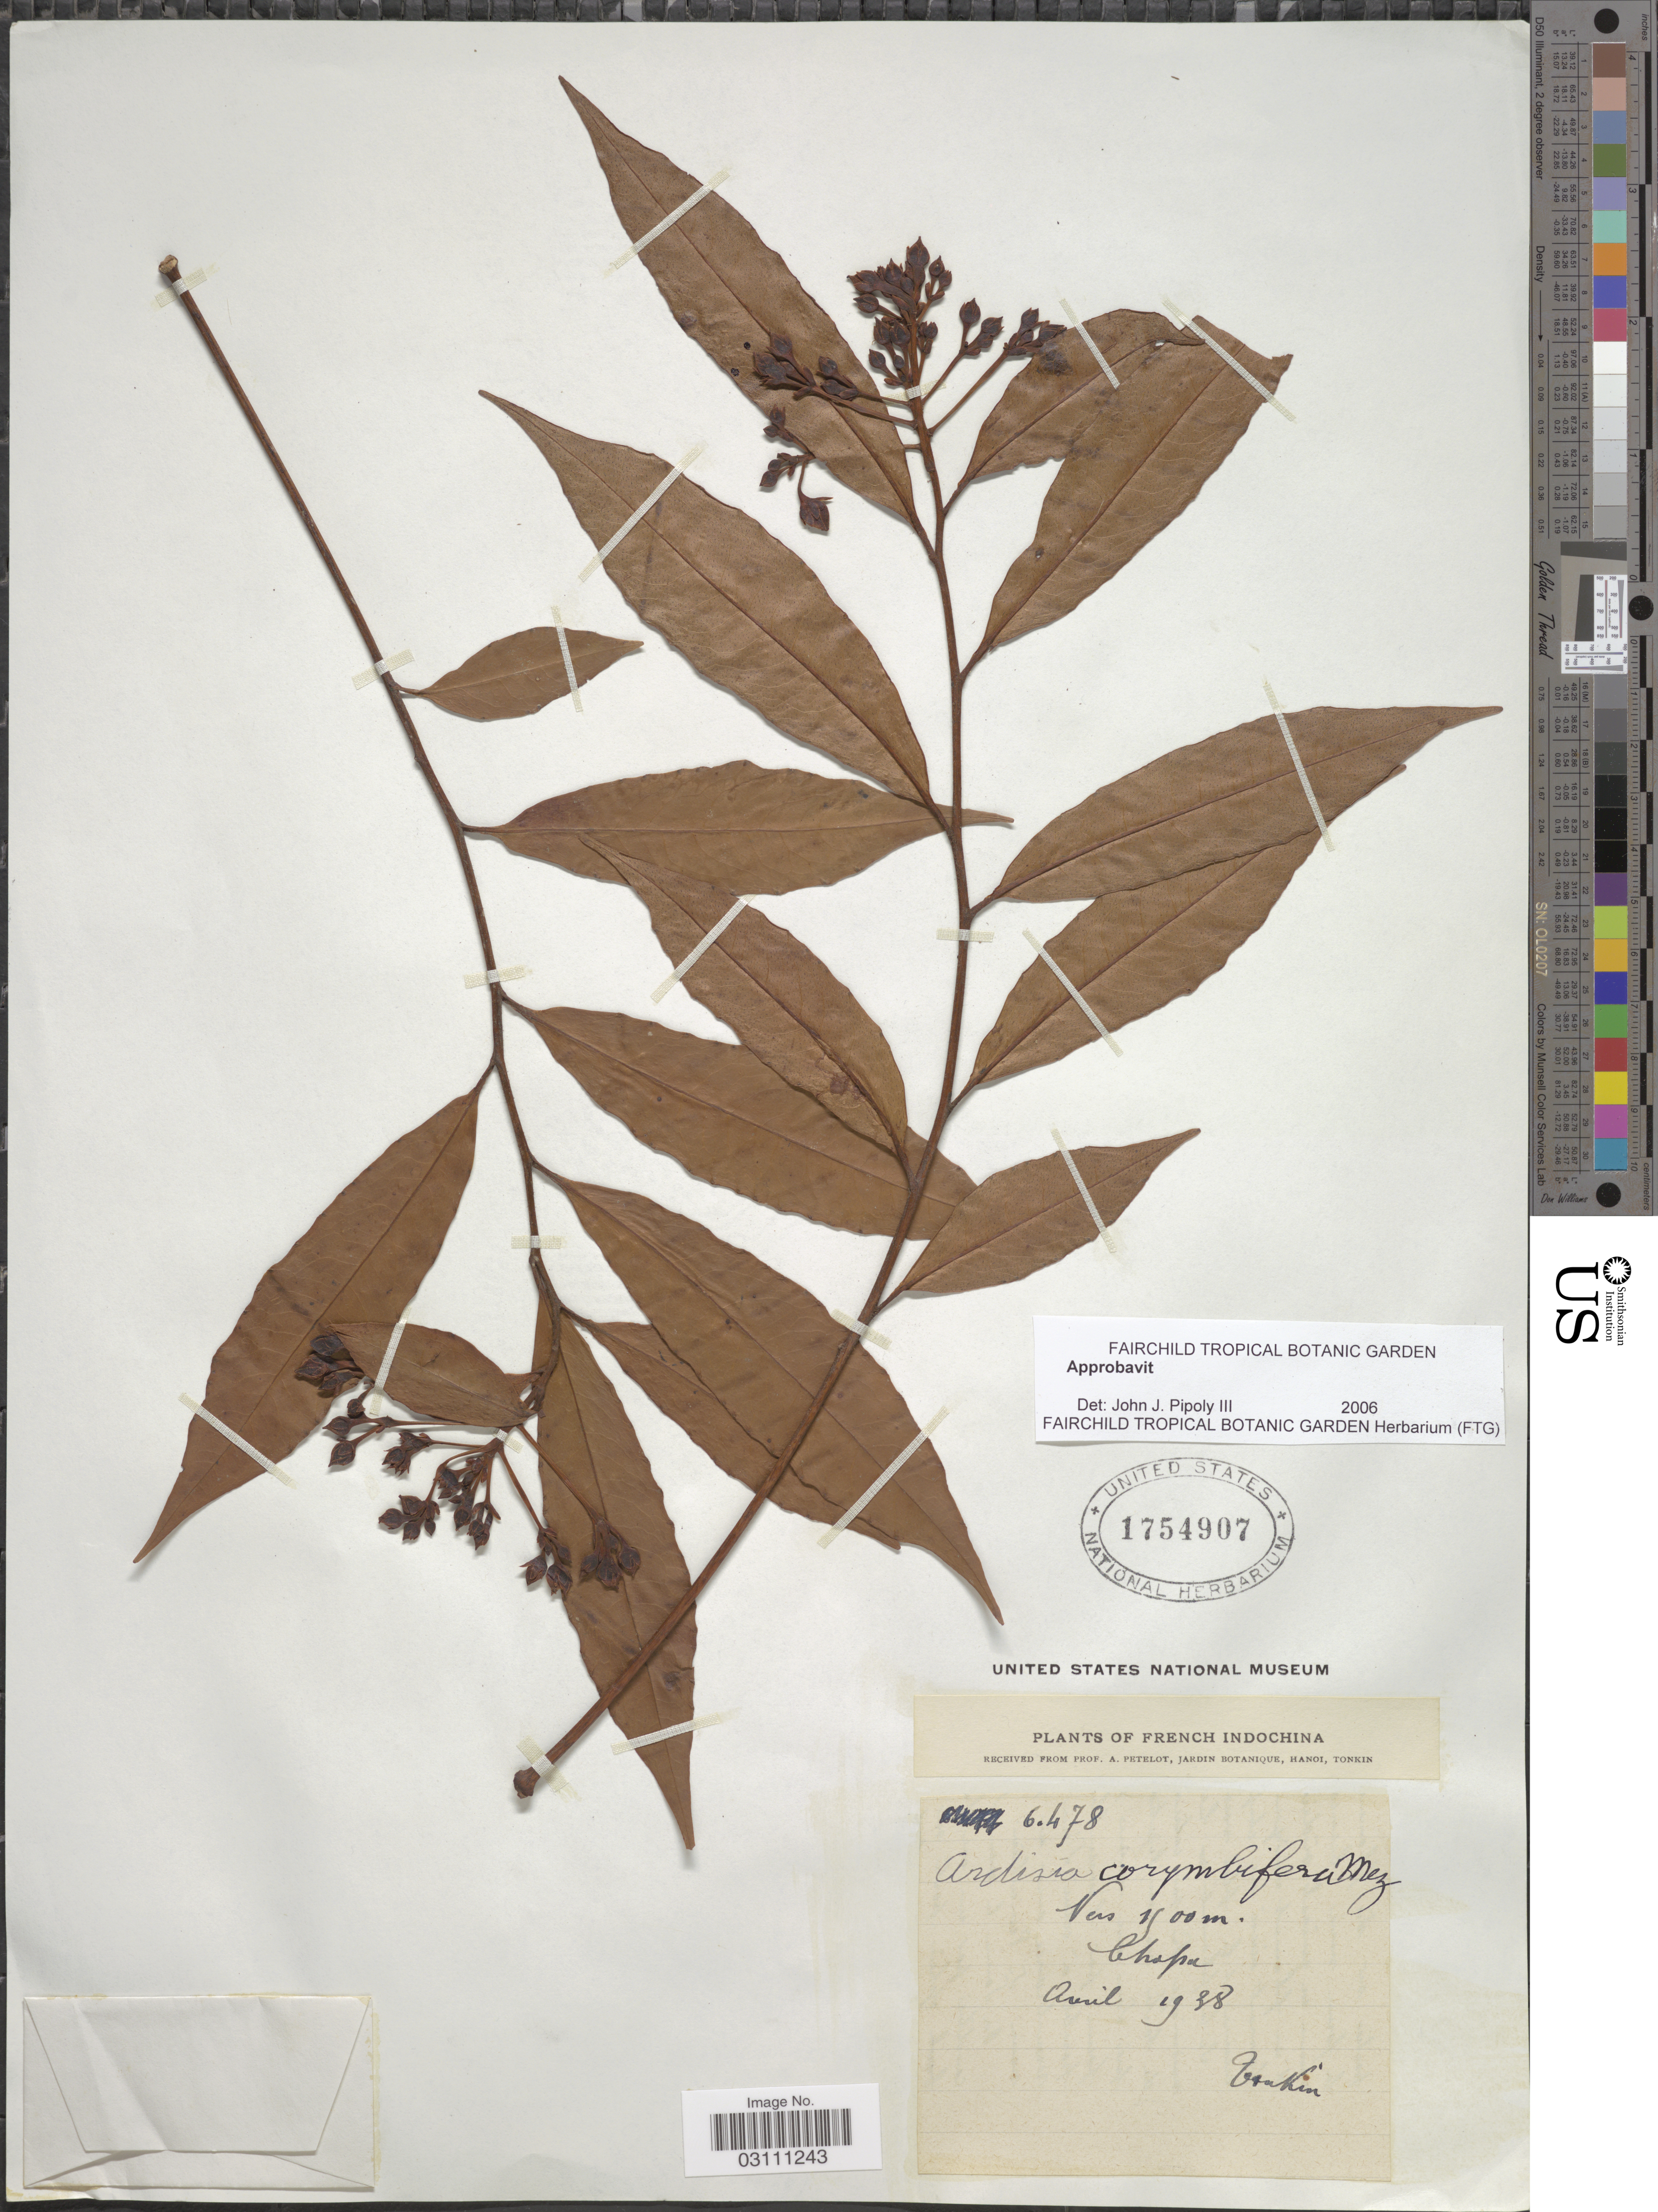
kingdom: Plantae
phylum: Tracheophyta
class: Magnoliopsida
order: Ericales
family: Primulaceae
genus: Ardisia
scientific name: Ardisia corymbifera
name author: Mez in Engl.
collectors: A. Petelot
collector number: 6478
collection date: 1938-04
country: Vietnam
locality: French Indochina. Chapa.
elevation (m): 1500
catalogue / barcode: US 1754907